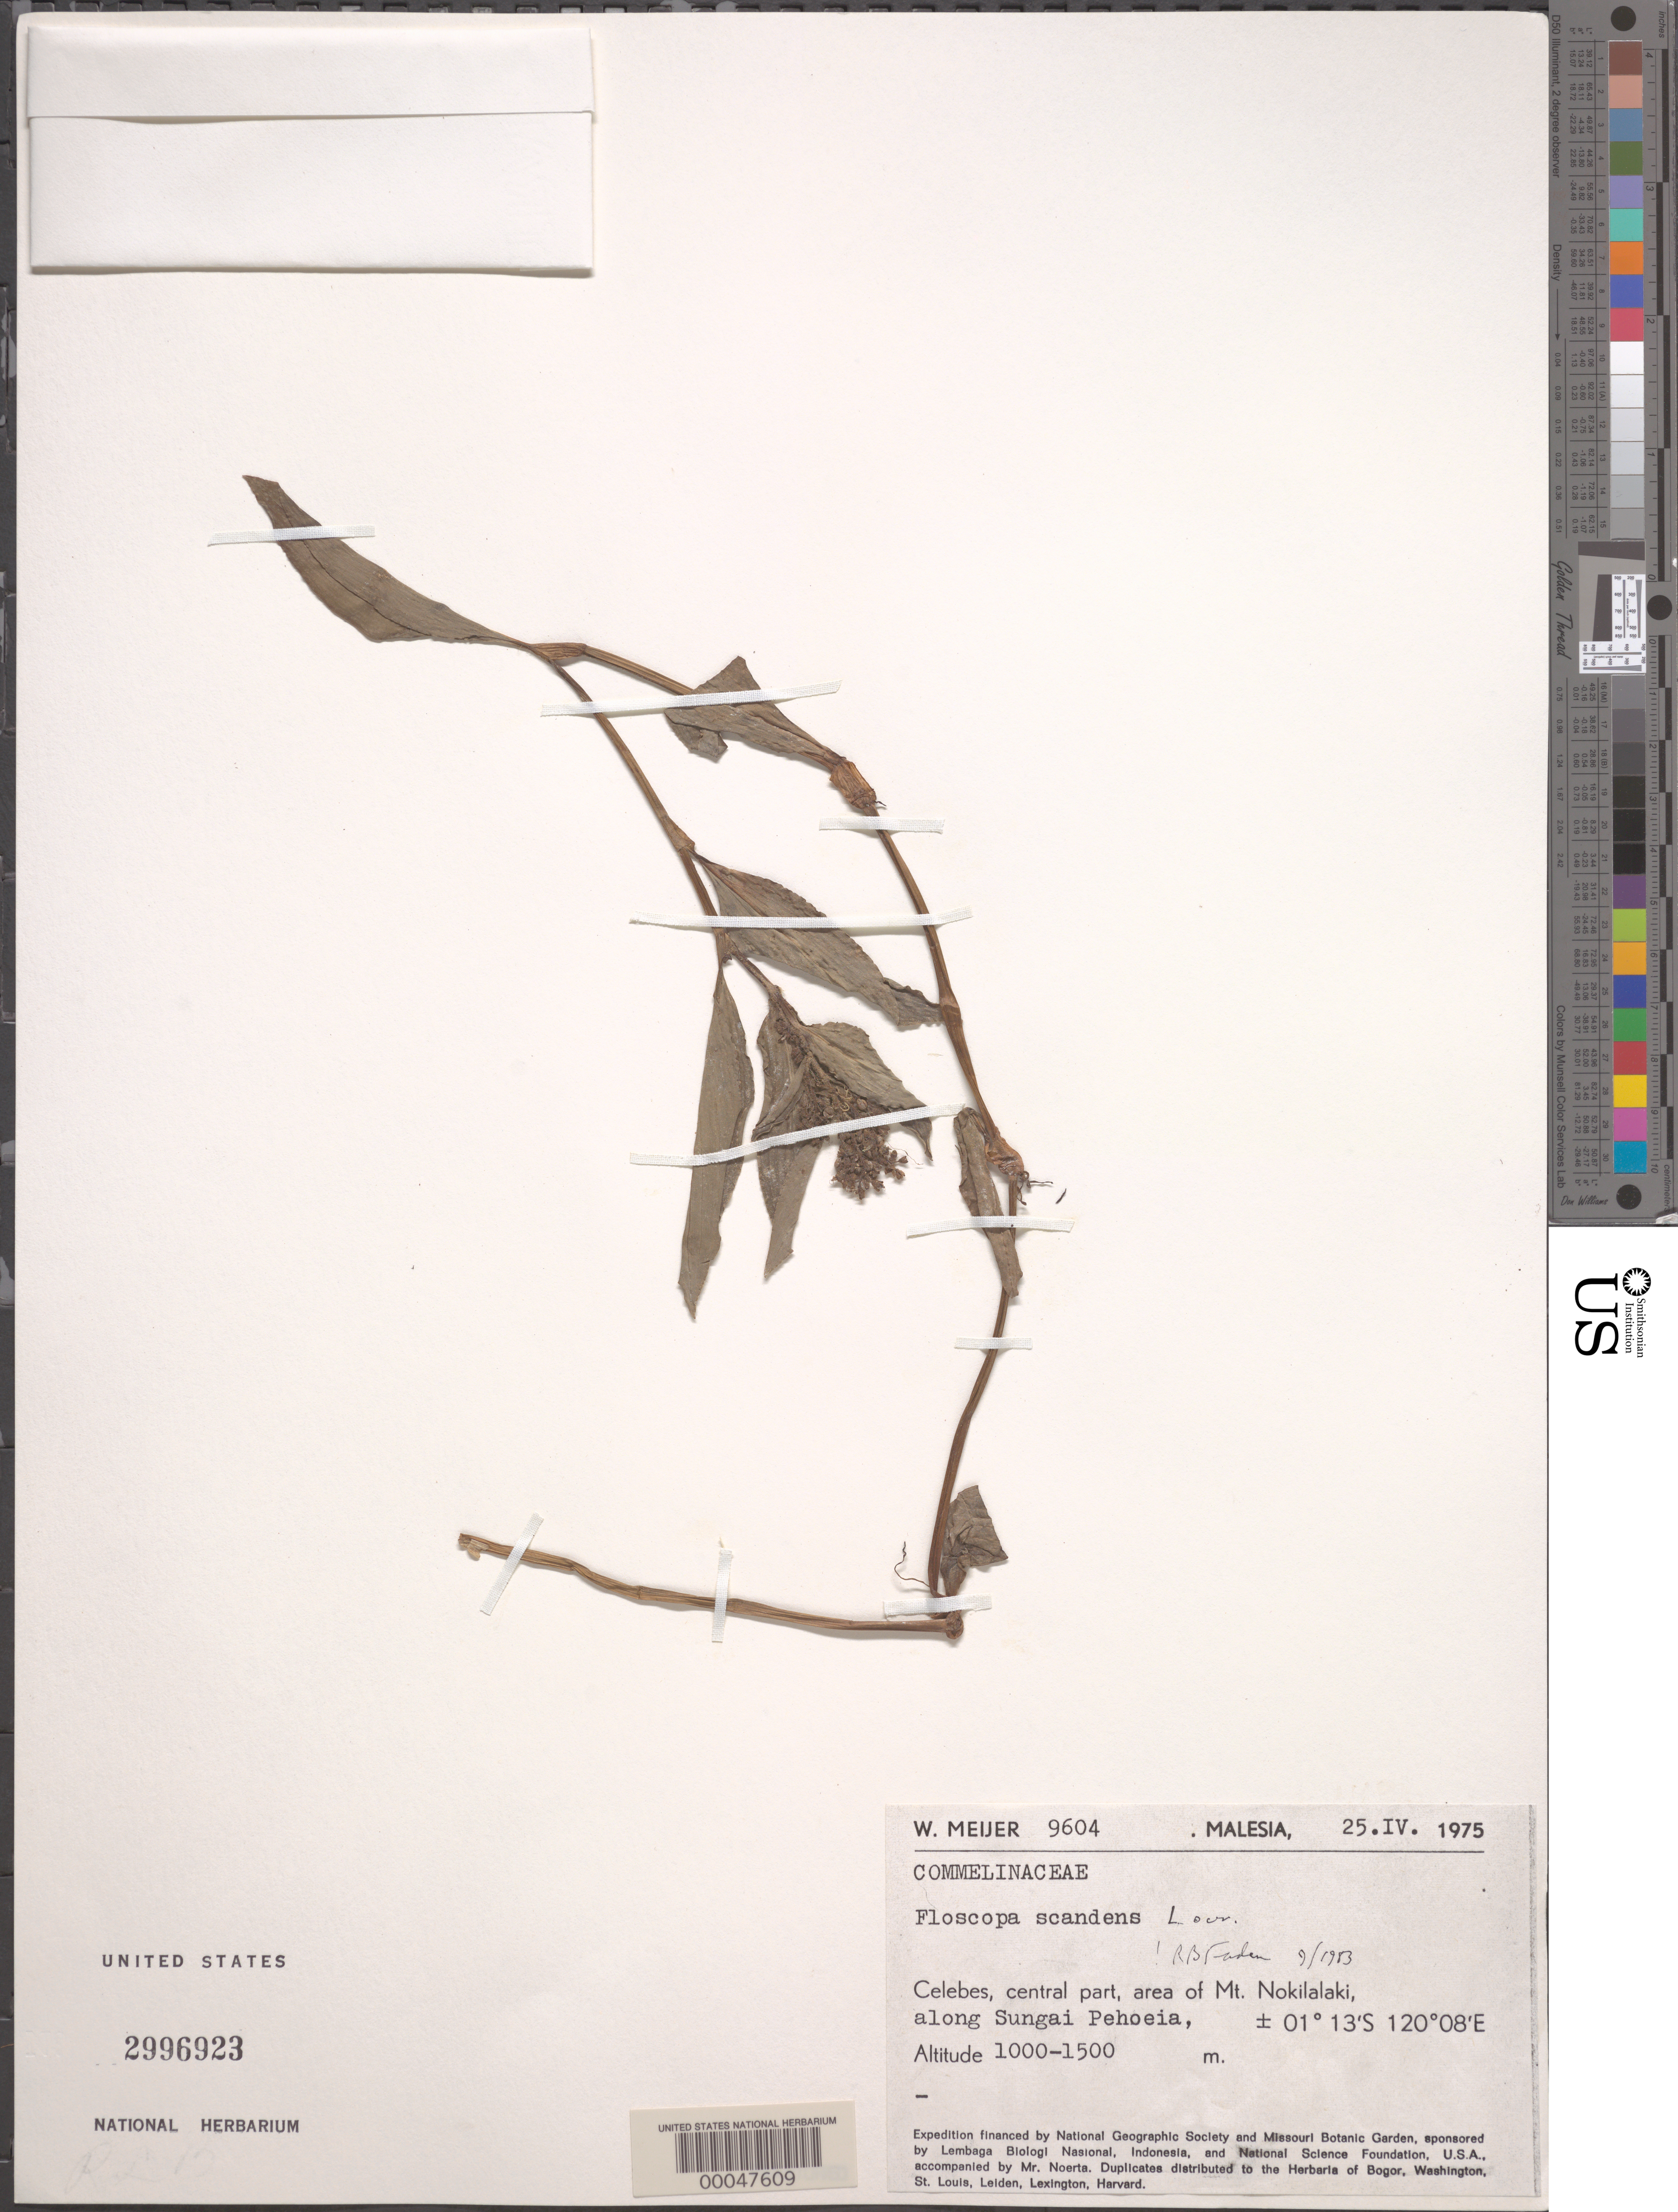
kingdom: Plantae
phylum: Tracheophyta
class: Liliopsida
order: Commelinales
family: Commelinaceae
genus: Floscopa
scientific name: Floscopa scandens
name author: Lour.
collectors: W. Meuer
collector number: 9604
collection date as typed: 25 Apr 1975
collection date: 1975-04-25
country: Indonesia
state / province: Sulawesi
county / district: Sulawesi Tengah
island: Sulawesi [Celebes]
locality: Mt. Nokilalaki, along Sungai Pehoeia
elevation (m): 1000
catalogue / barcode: US 2996923